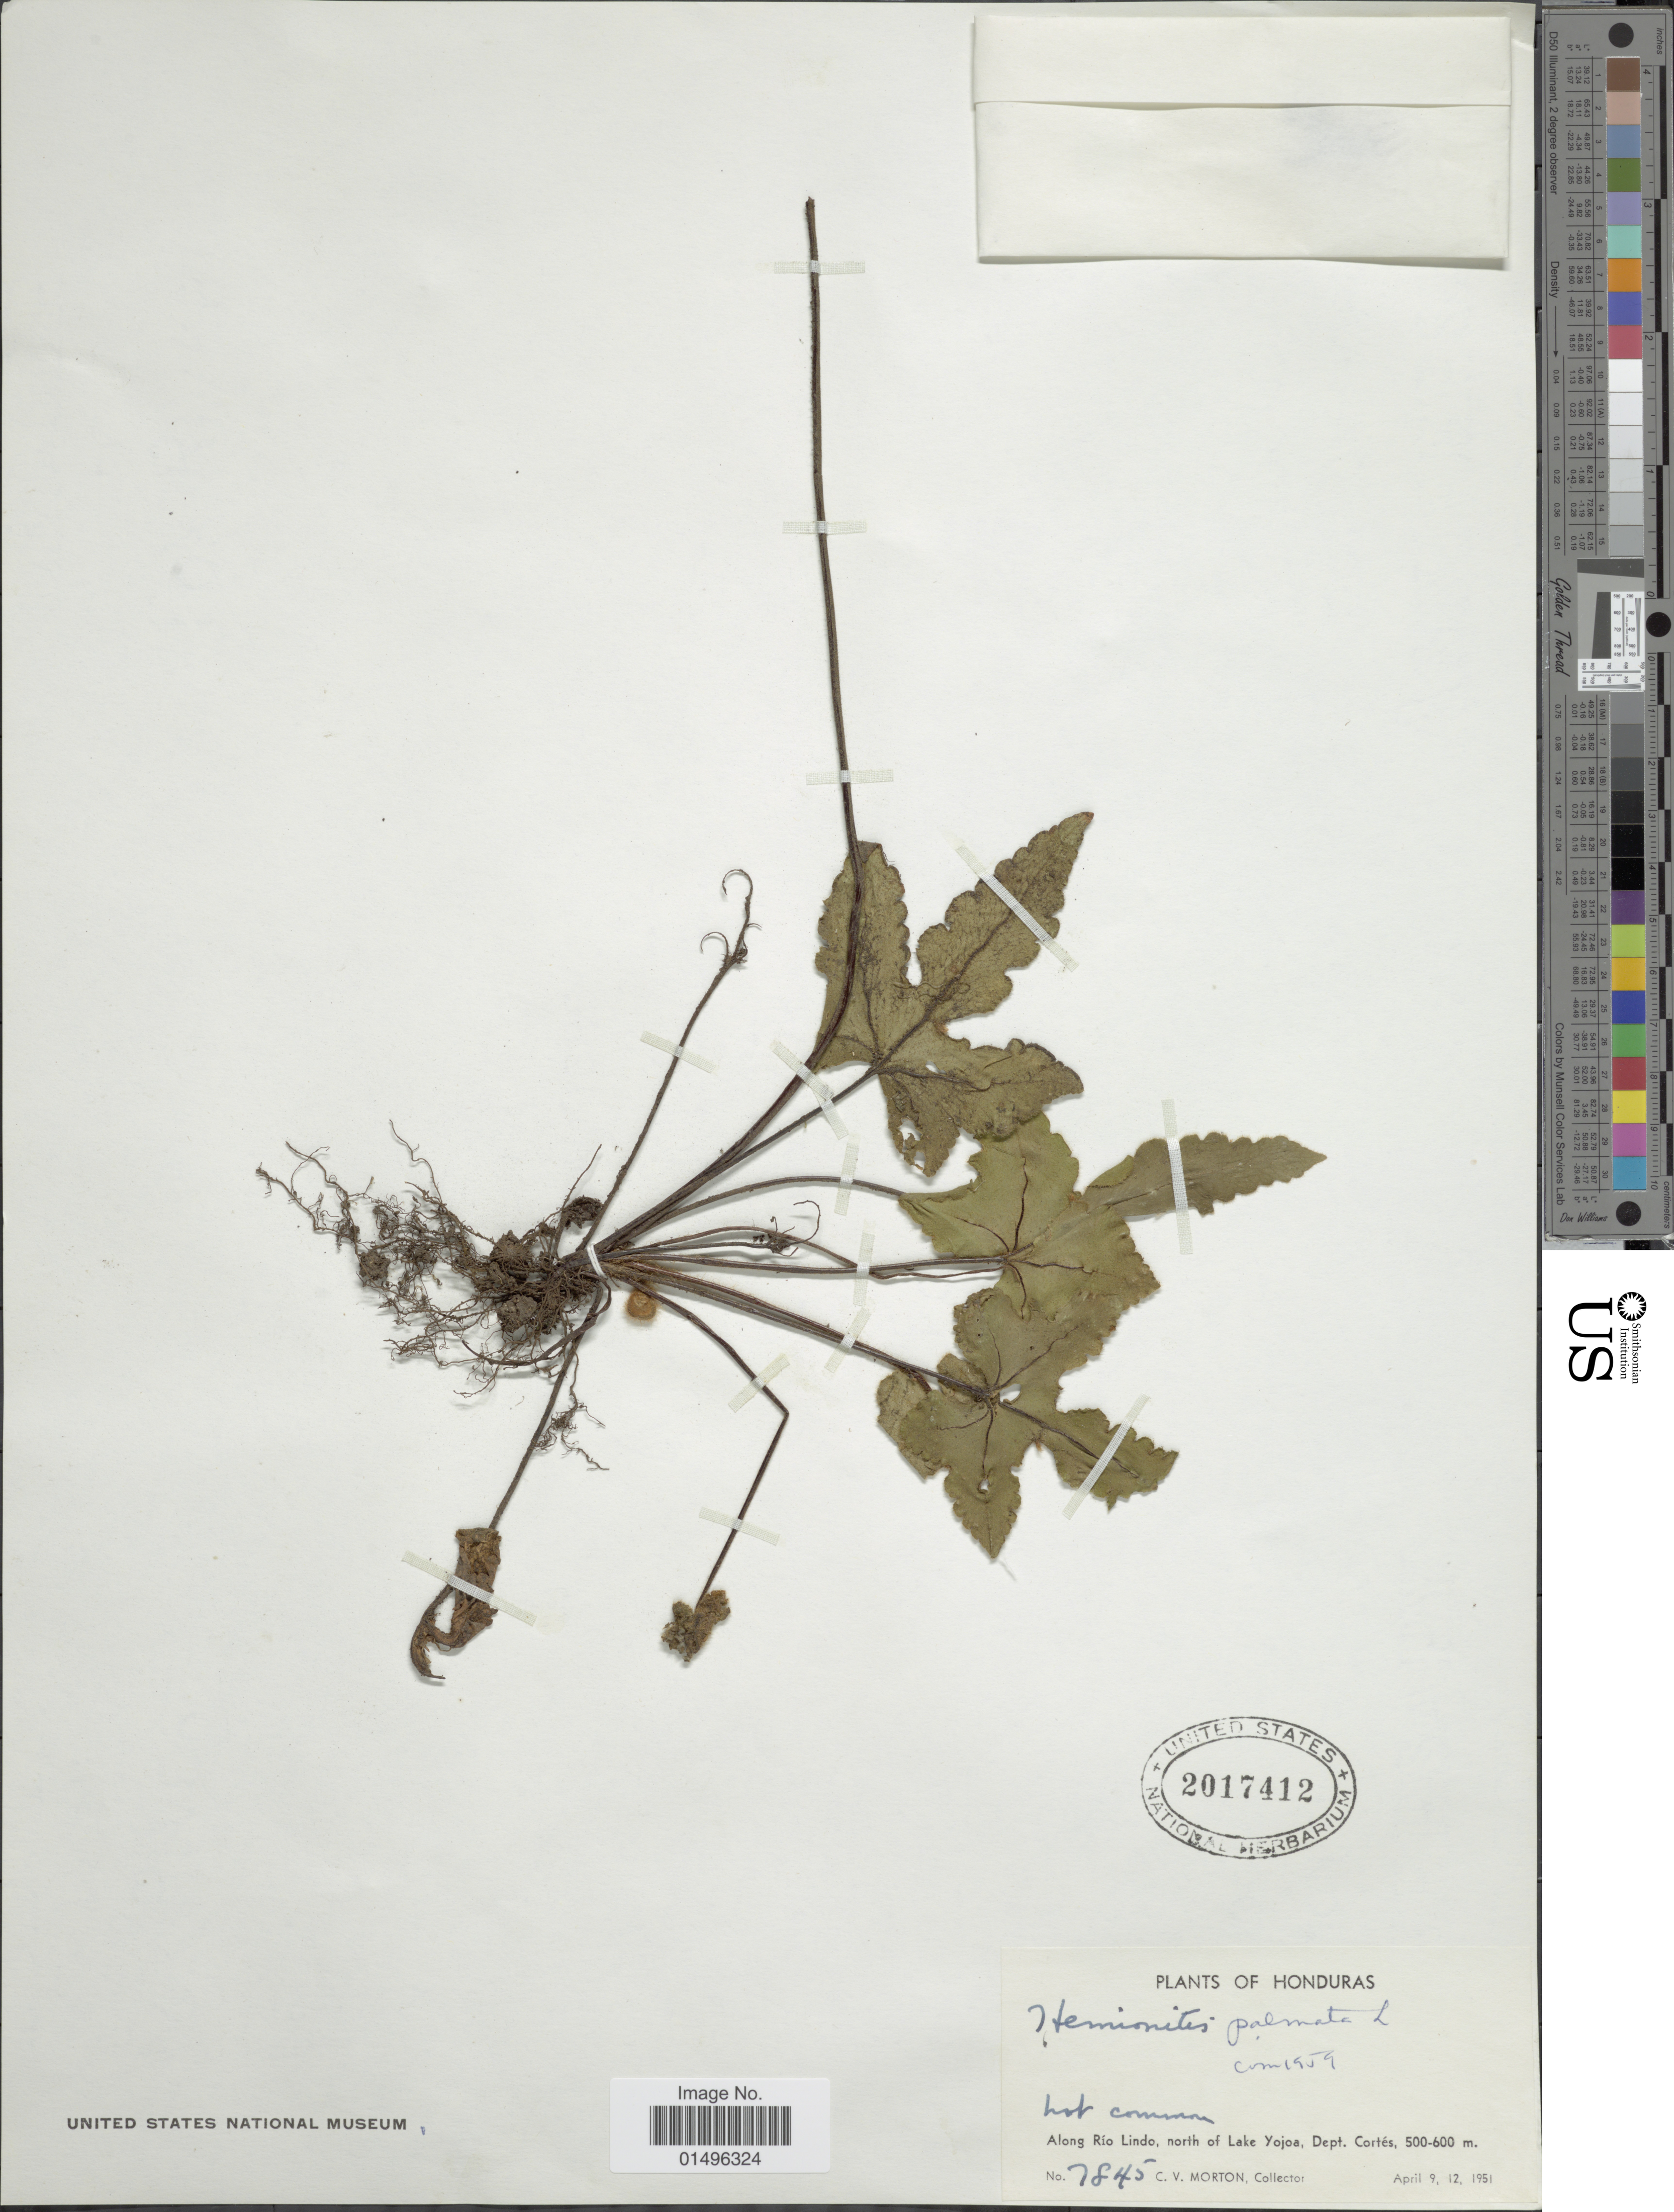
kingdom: Plantae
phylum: Tracheophyta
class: Polypodiopsida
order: Polypodiales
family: Pteridaceae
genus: Hemionitis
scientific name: Hemionitis palmata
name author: L.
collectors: C. V. Morton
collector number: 7845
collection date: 1951-04-09/1951-04-12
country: Honduras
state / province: Cortés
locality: Honduras, Along Rio Lindo, north of Lake Yojoa, dept. Cortes.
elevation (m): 500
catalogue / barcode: US 2017412